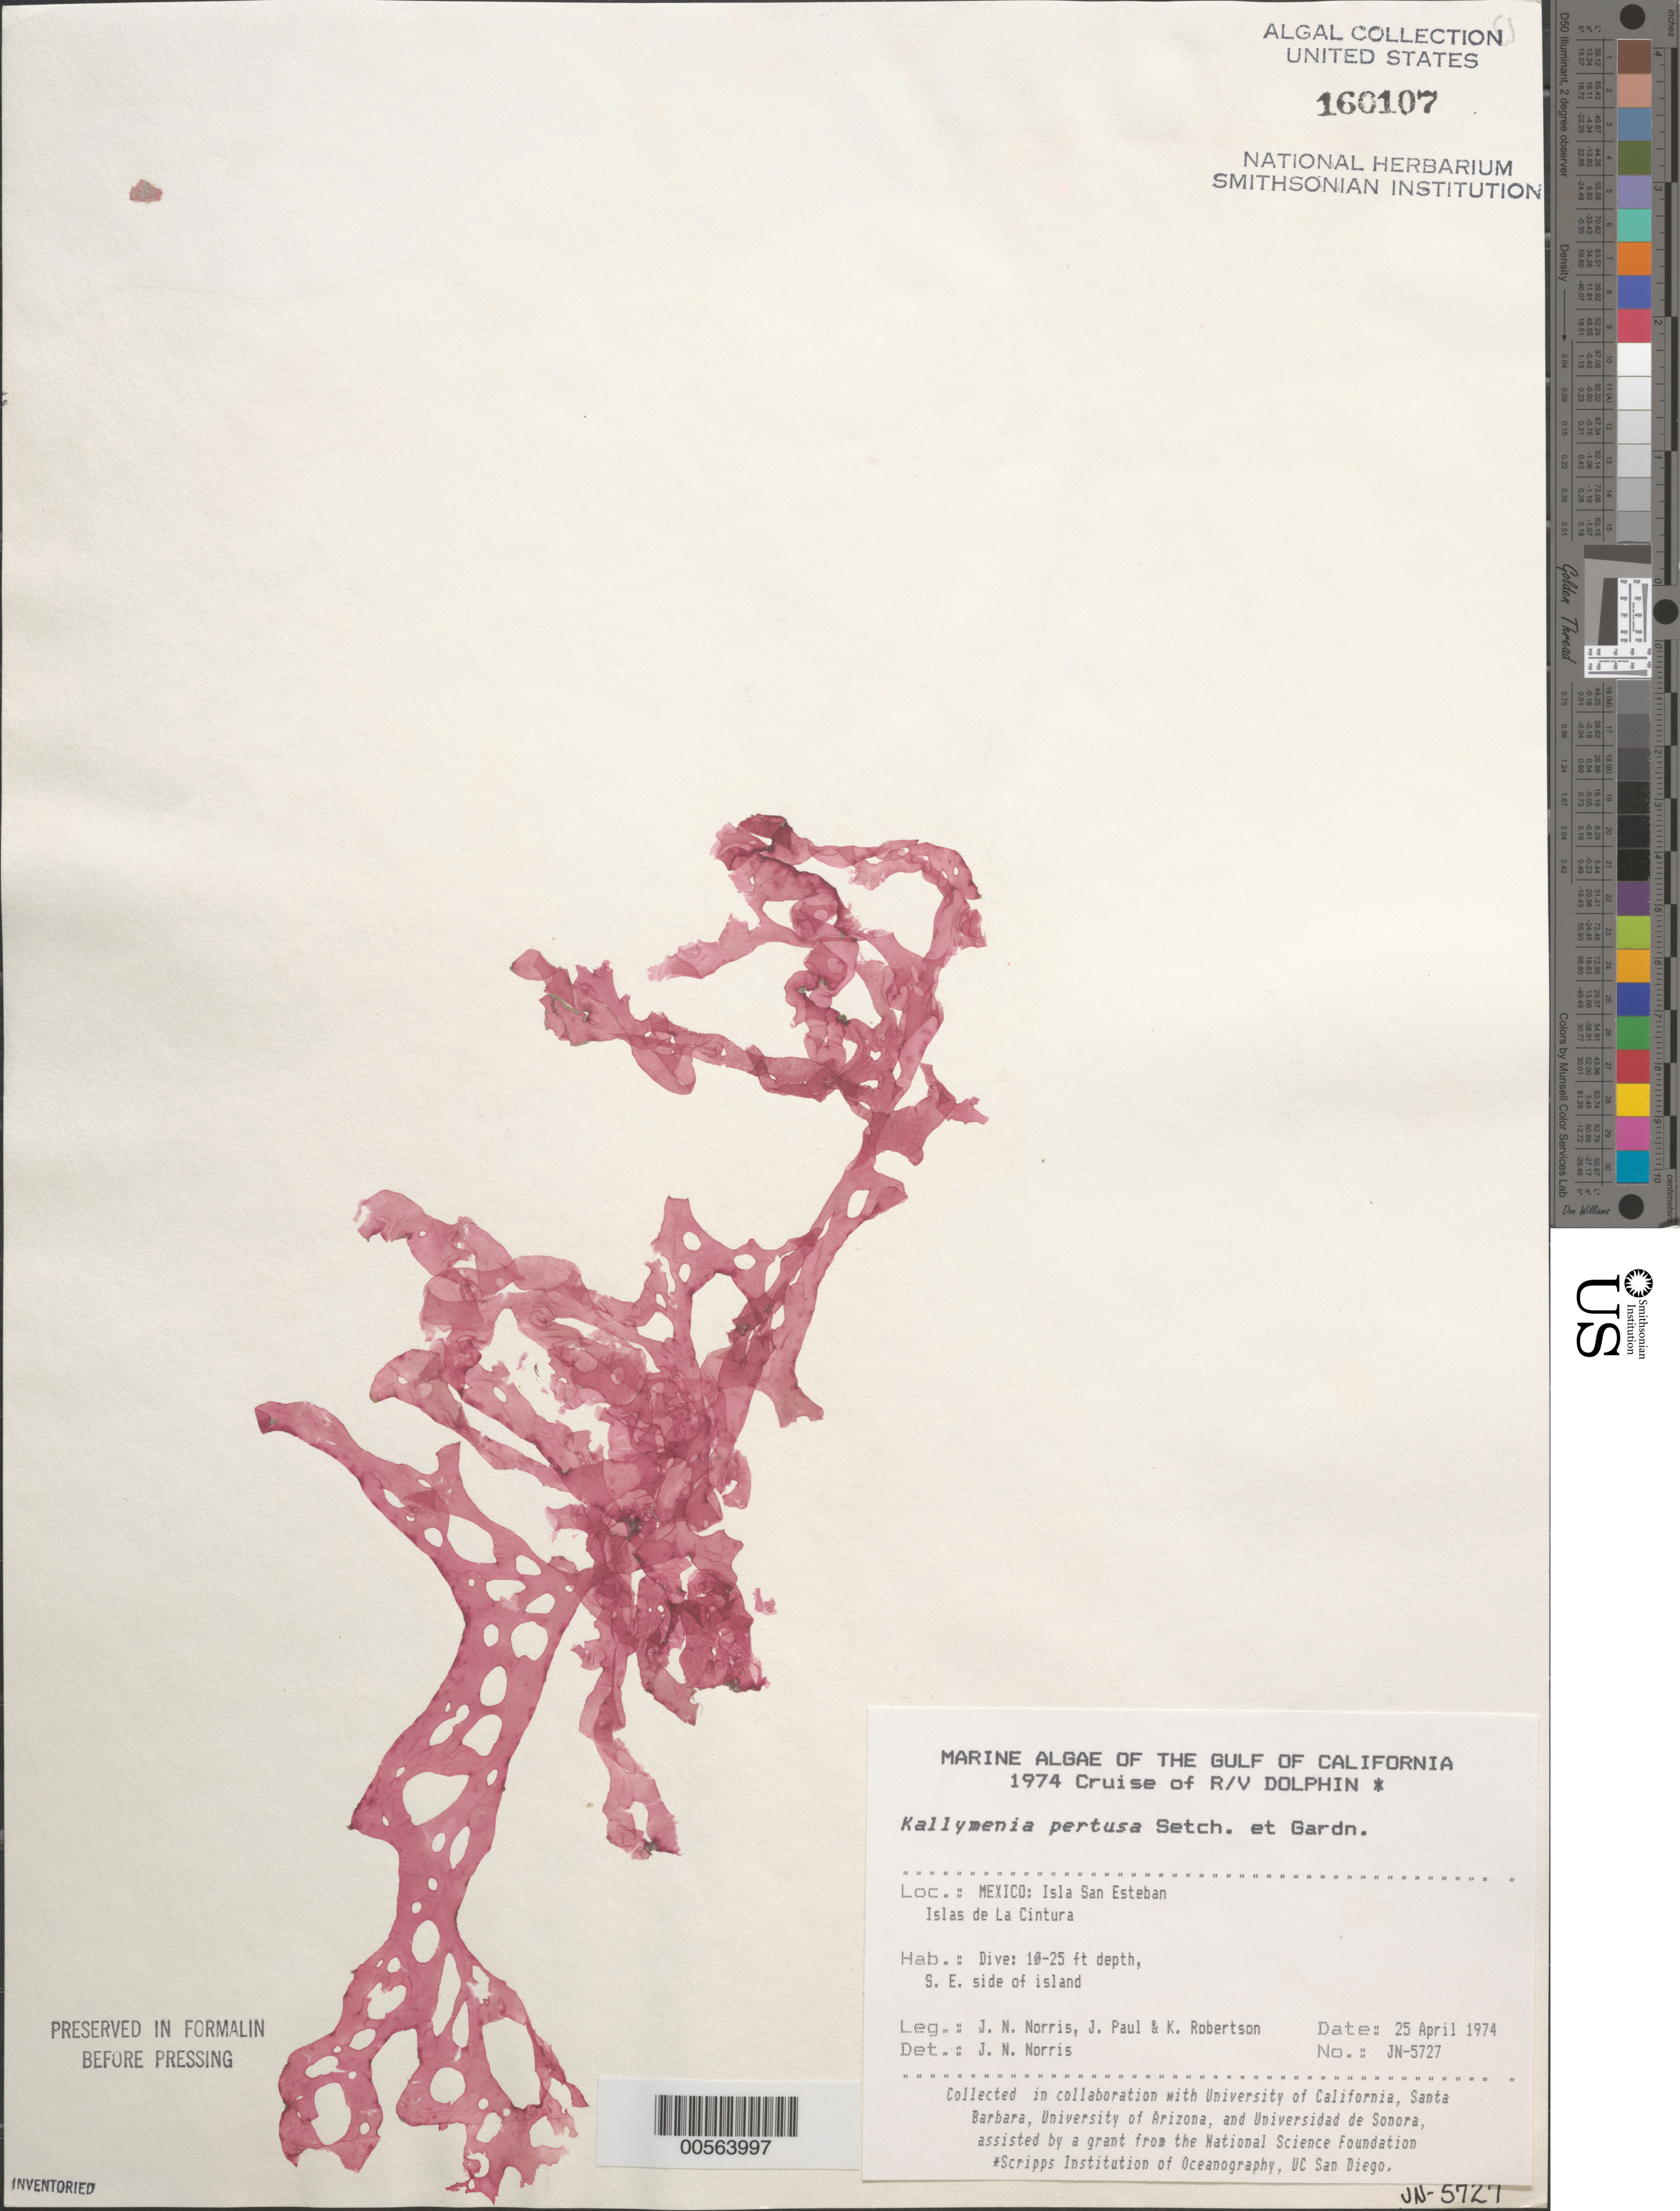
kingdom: Plantae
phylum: Rhodophyta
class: Florideophyceae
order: Gigartinales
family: Kallymeniaceae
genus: Kallymenia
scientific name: Kallymenia pertusa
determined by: Norris, James N.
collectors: J. N. Norris, J. Paul & K. Robertson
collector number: JN-5727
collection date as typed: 25 Apr 1974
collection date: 1974-04-25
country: Mexico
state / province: Baja California Norte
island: Isla San Esteban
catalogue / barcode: US 160107